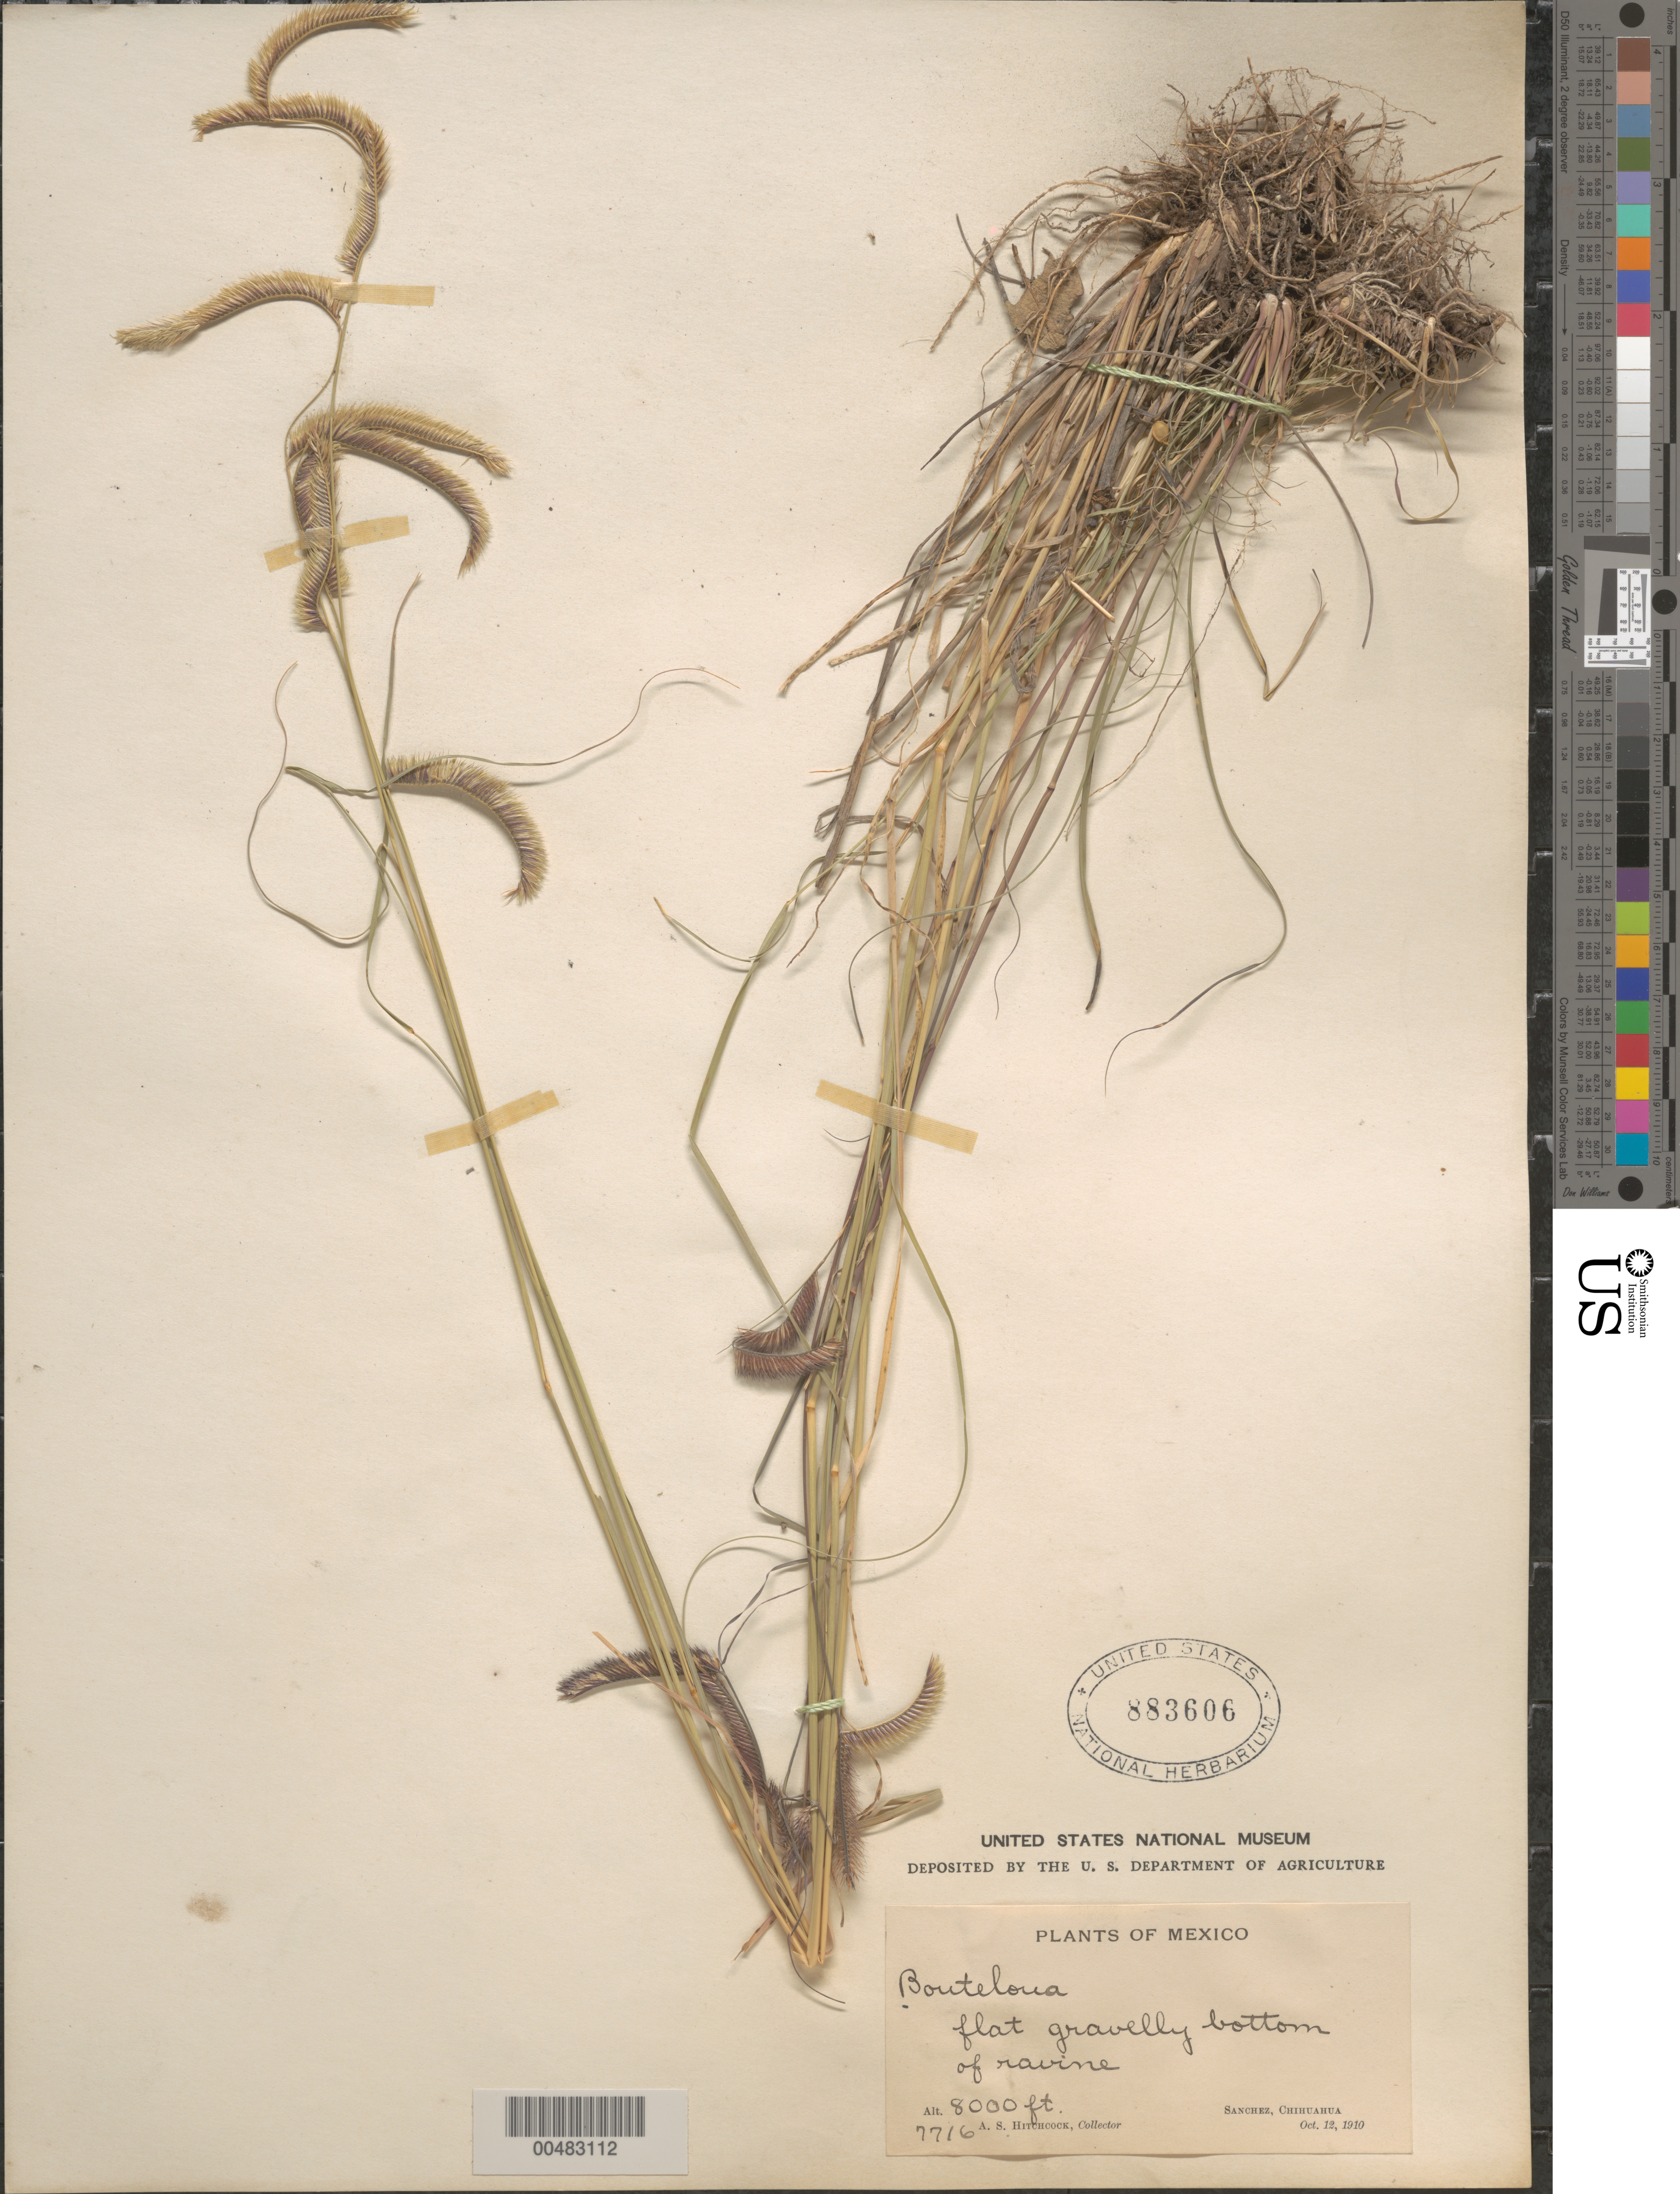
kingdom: Plantae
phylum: Tracheophyta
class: Liliopsida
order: Poales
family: Poaceae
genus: Bouteloua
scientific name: Bouteloua gracilis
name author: (Kunth) Lag. ex Griffiths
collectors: A. S. Hitchcock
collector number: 7716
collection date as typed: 12 Oct 1910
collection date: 1910-10-12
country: Mexico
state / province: Chihuahua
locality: Sanchez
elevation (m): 2438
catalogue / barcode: US 883606